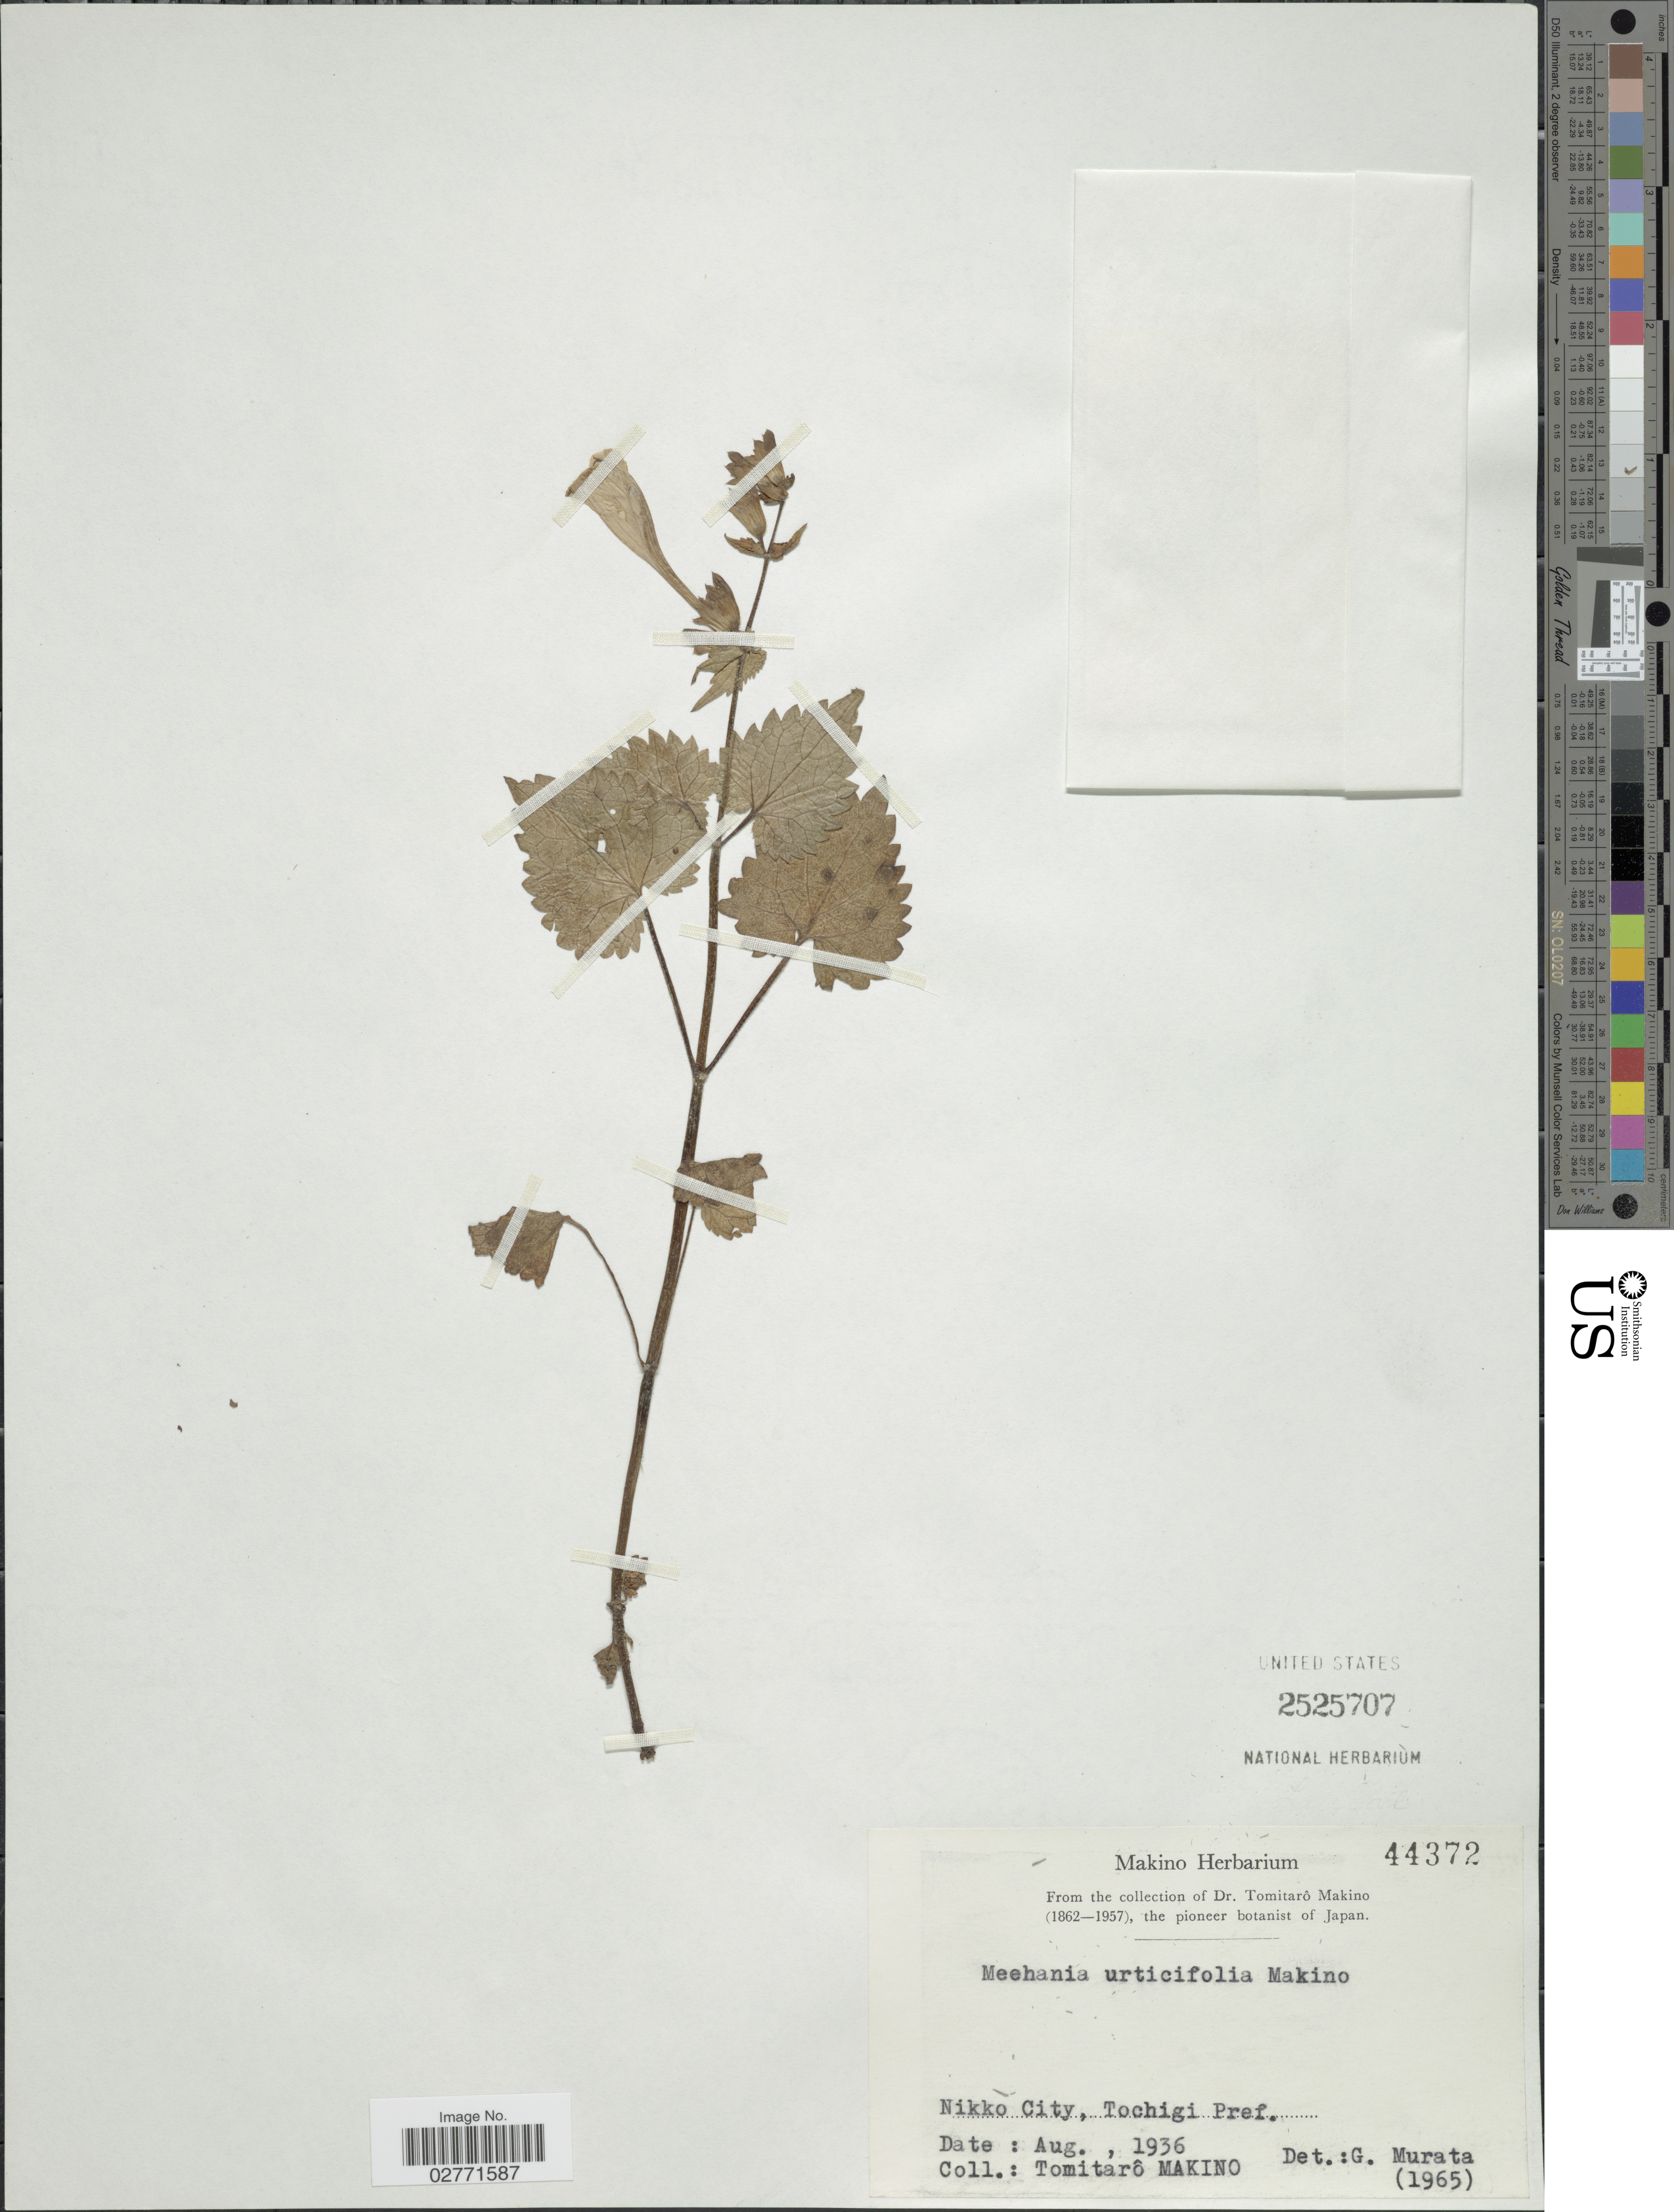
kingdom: Plantae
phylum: Tracheophyta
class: Magnoliopsida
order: Lamiales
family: Lamiaceae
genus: Meehania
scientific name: Meehania urticifolia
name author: (Miq.) Makino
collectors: T. Makino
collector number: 44372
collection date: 1936-08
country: Japan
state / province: Totigi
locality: Nikko City, Tochigi Pref.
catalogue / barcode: US 2525707